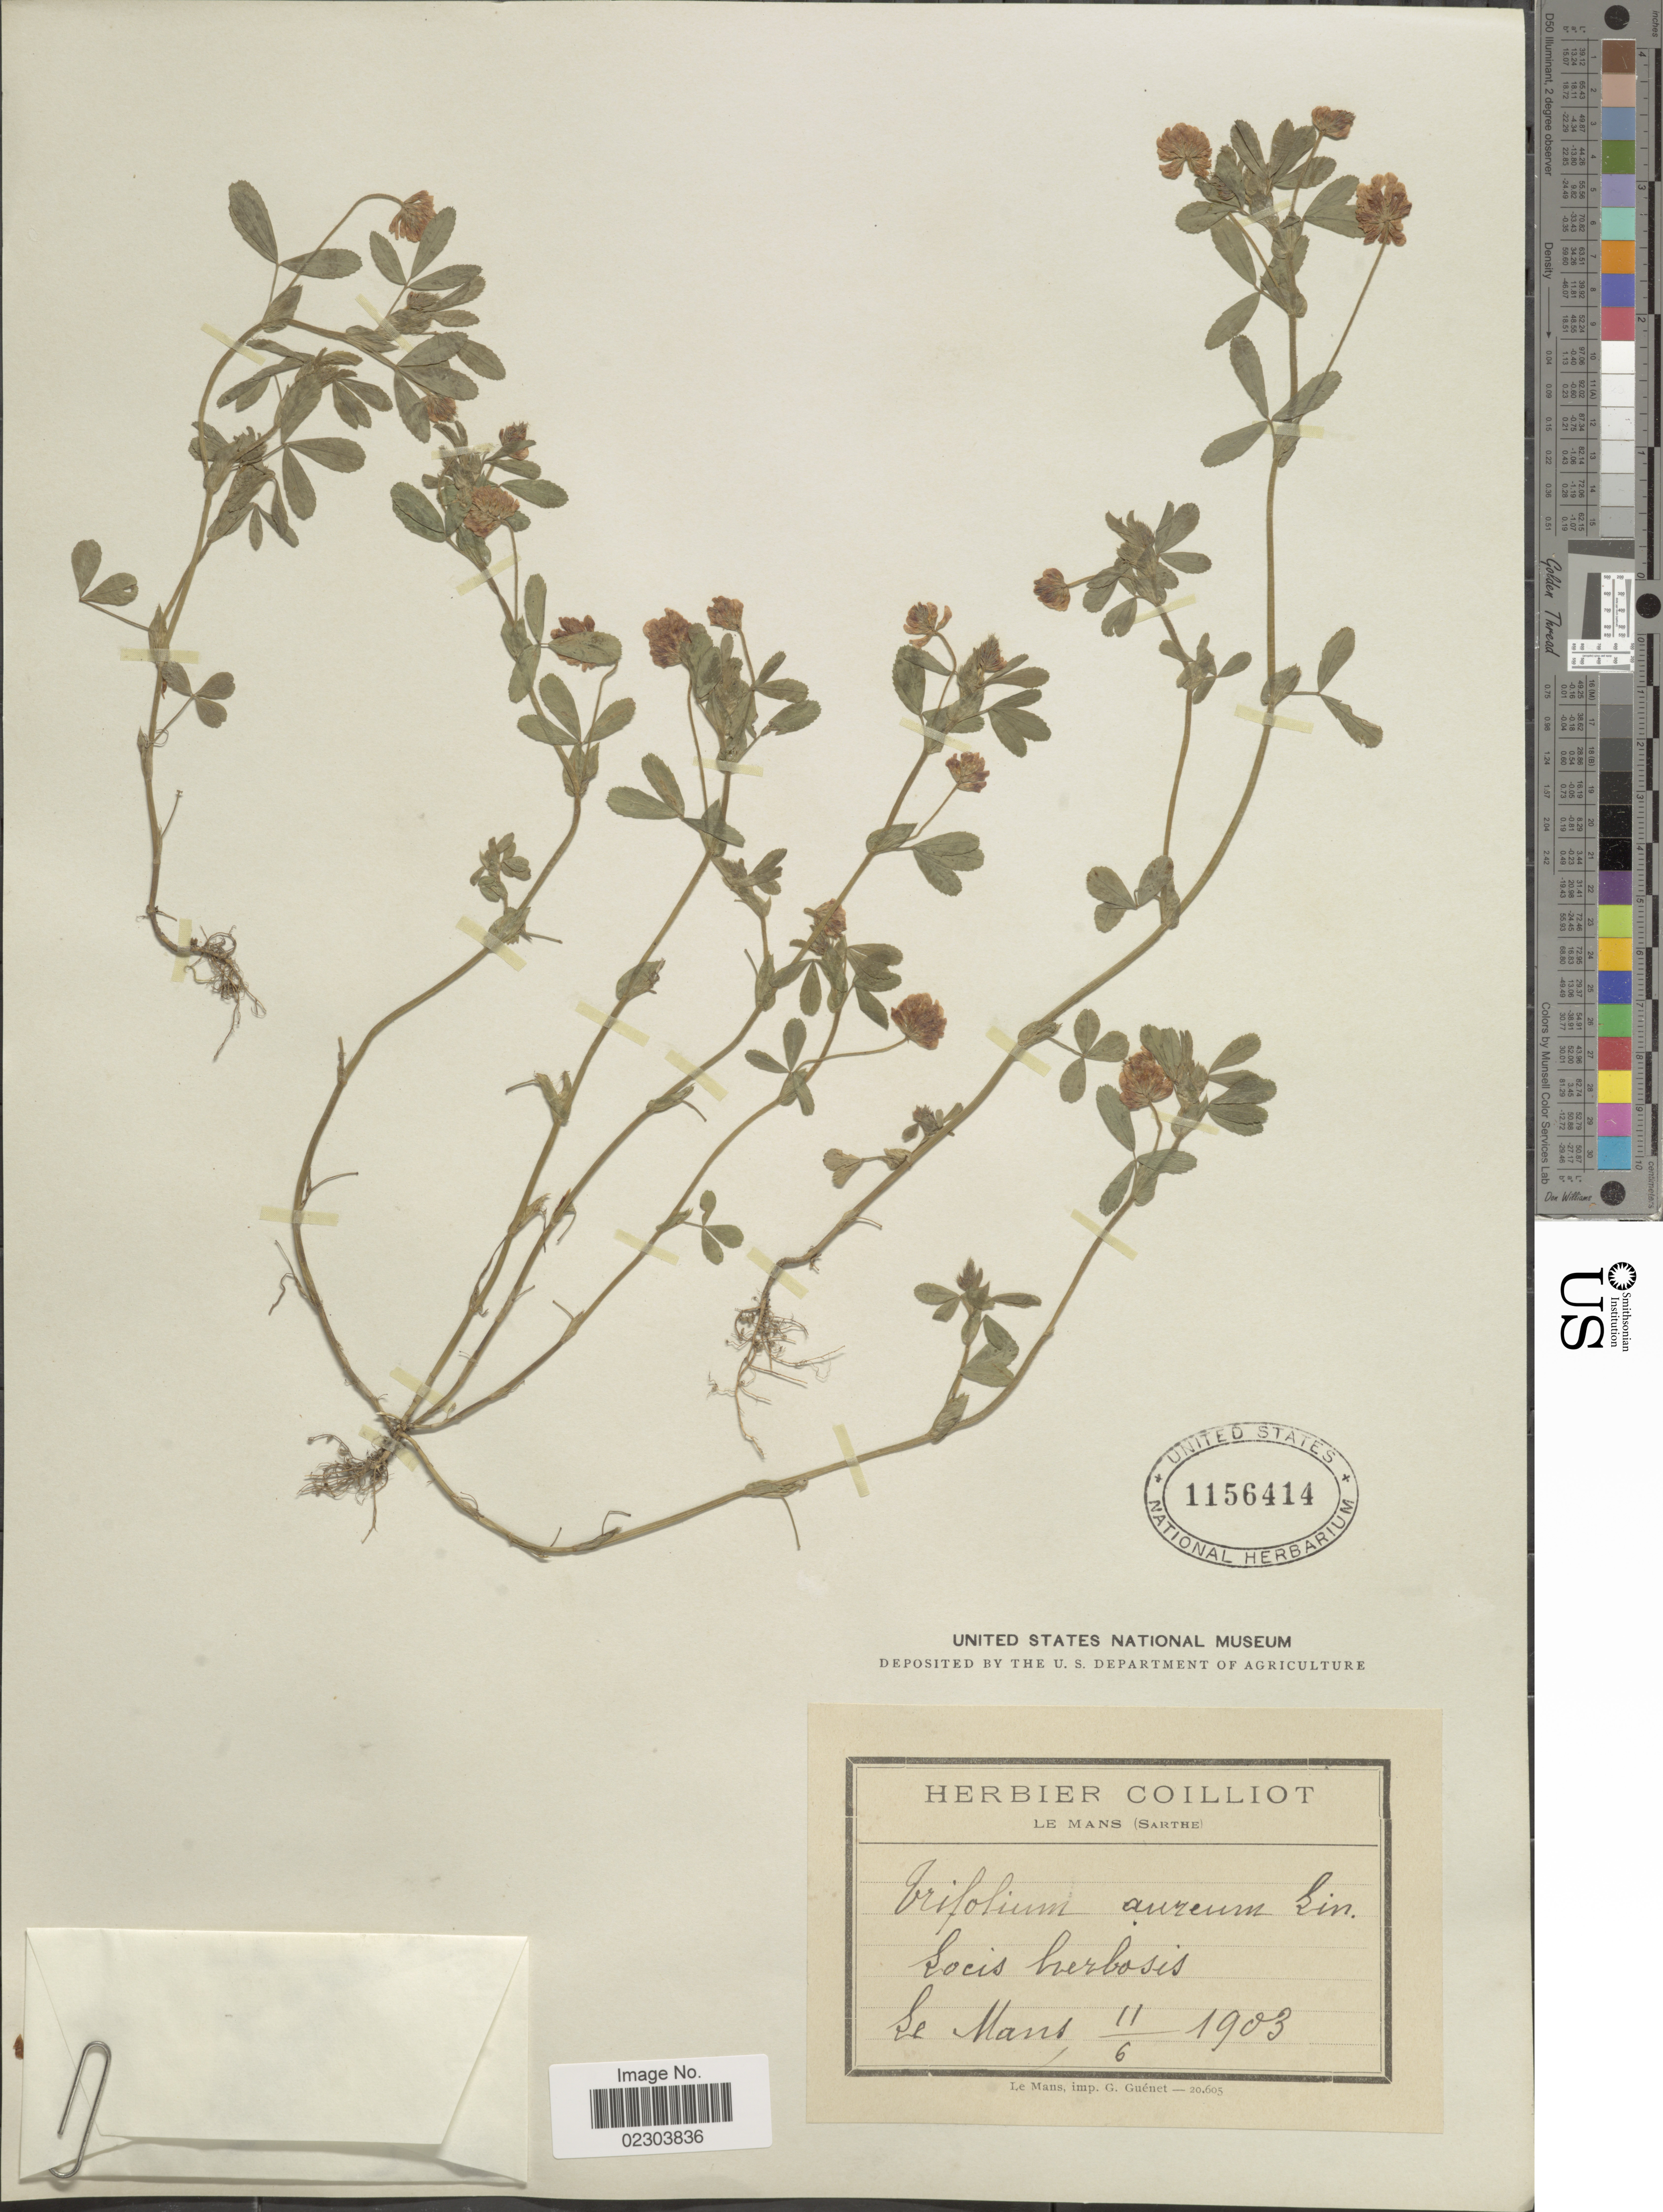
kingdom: Plantae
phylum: Tracheophyta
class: Magnoliopsida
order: Fabales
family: Fabaceae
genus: Trifolium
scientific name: Trifolium aureum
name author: Pollich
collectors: ex herb. Coilliot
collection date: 1903-06-11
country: France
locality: Socis herbosis [interpreted], Le Mans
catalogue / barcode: US 1156414